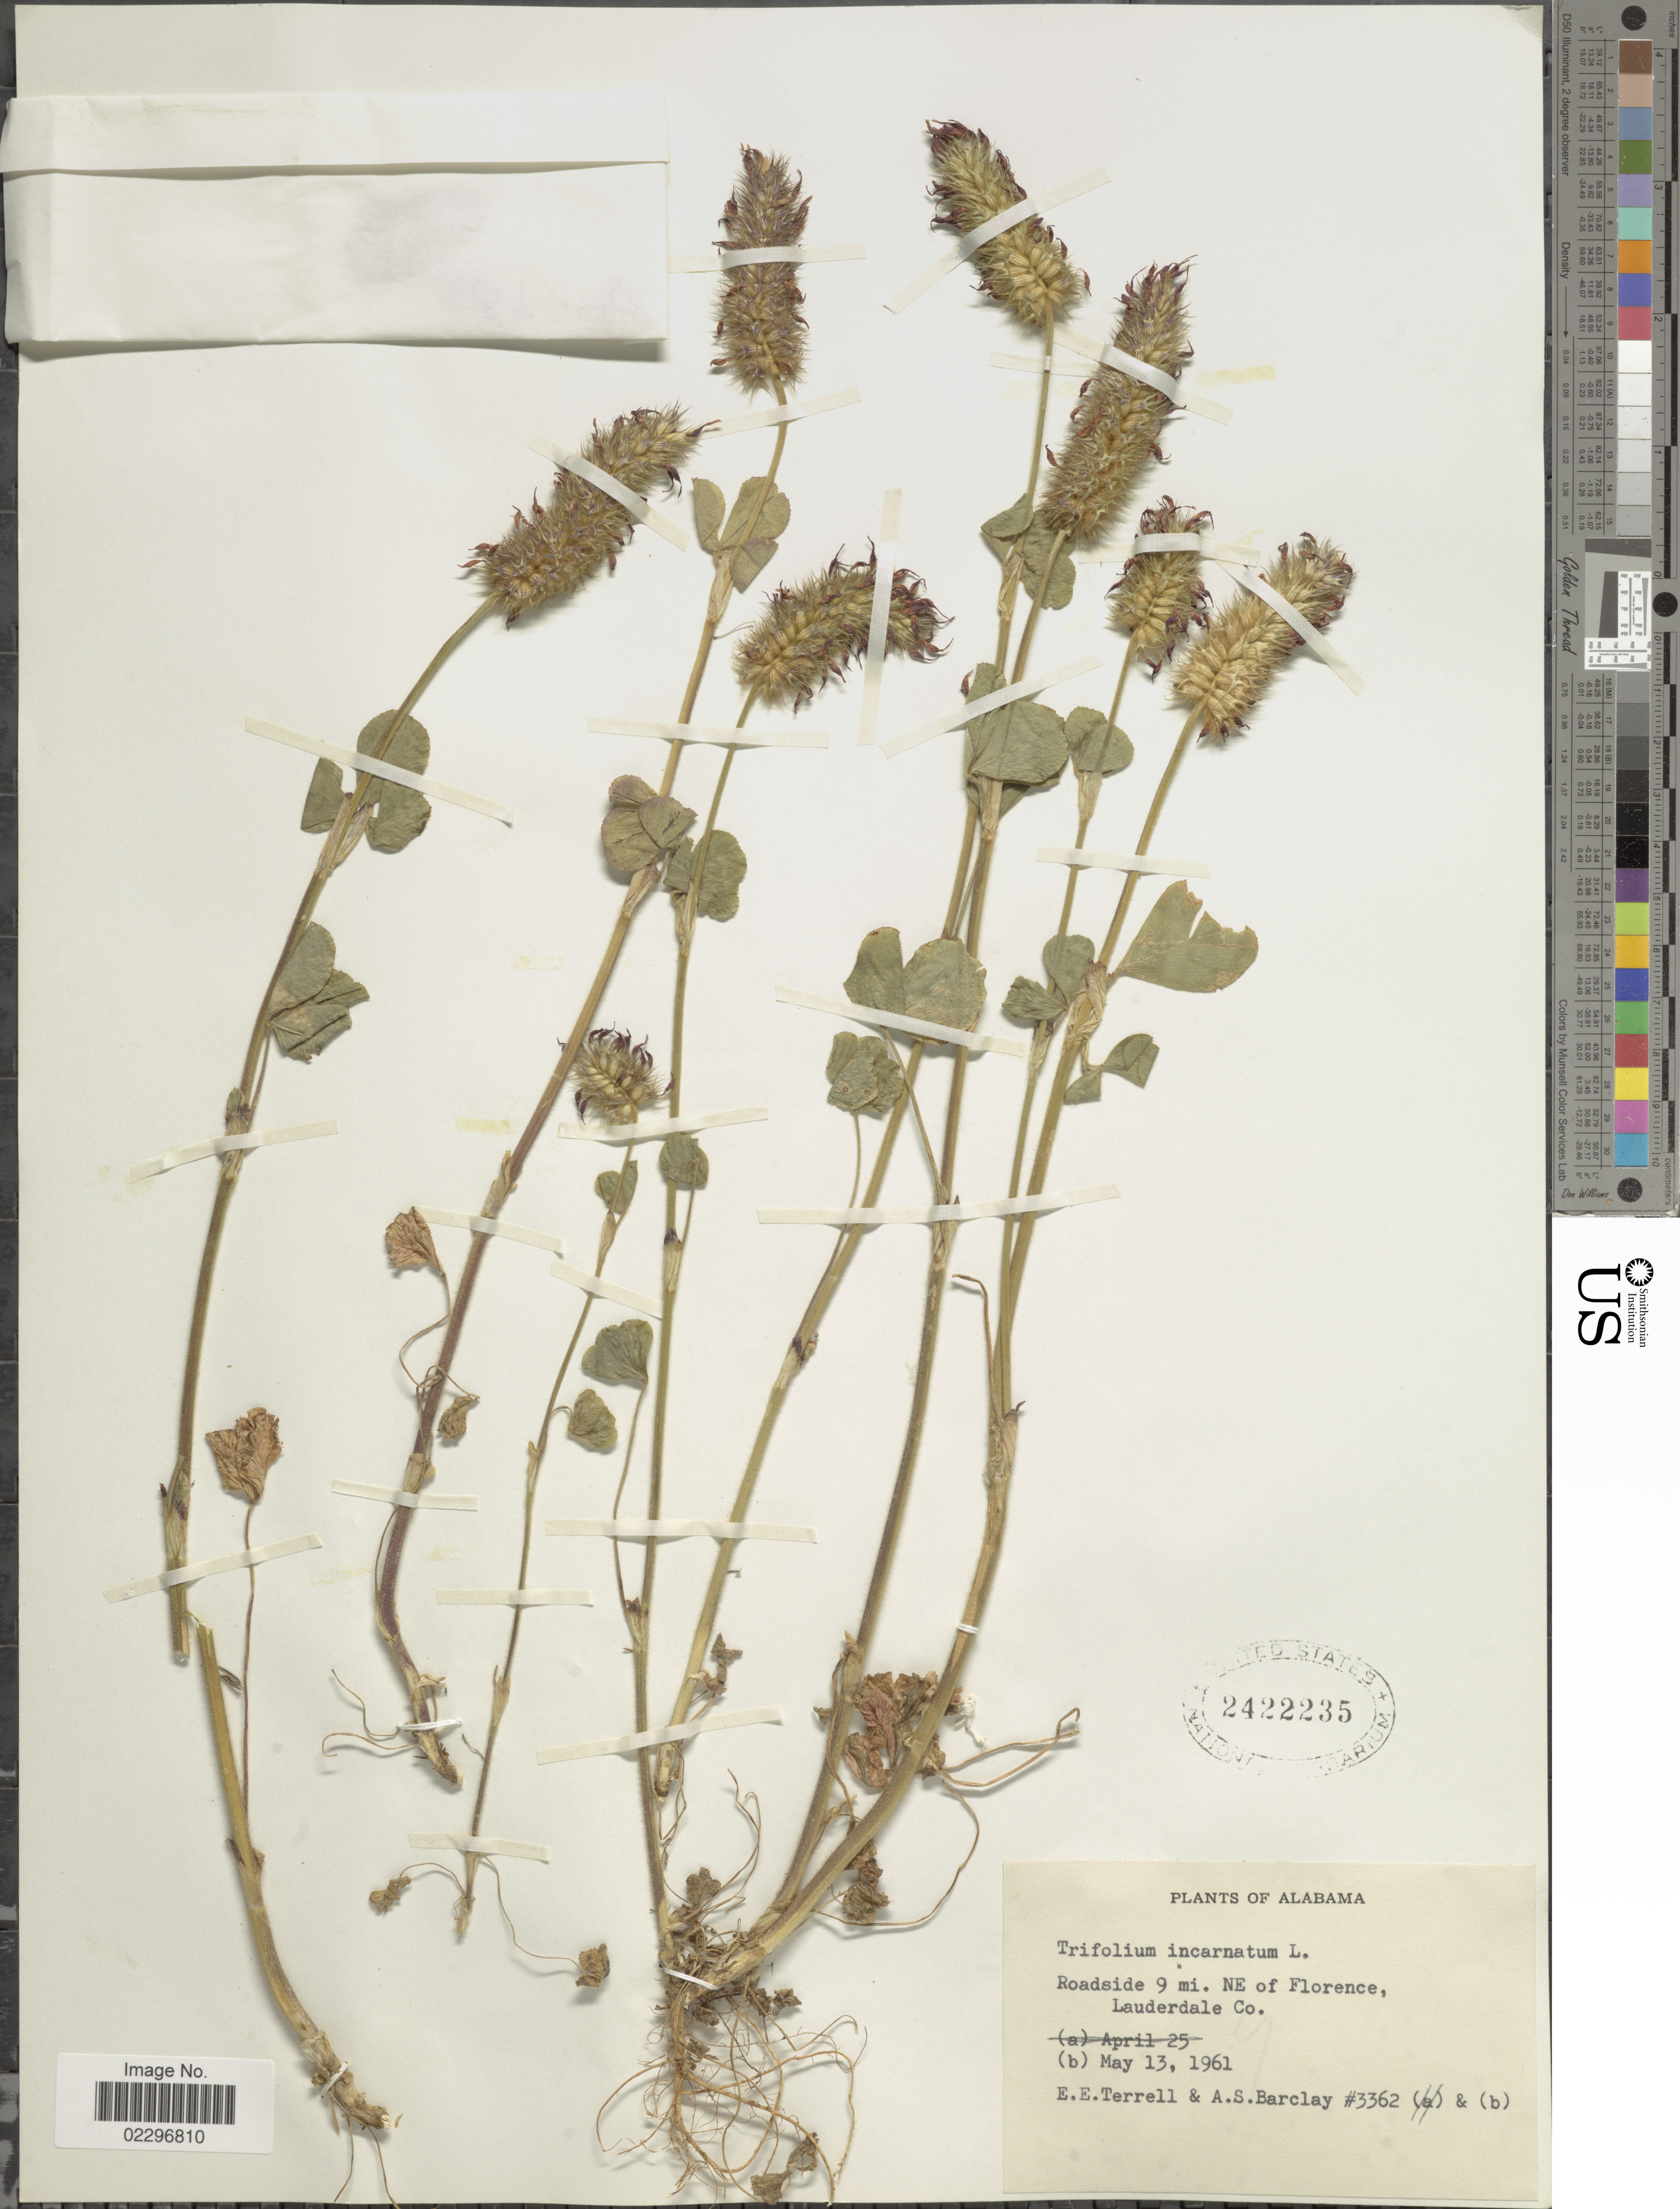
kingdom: Plantae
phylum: Tracheophyta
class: Magnoliopsida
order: Fabales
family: Fabaceae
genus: Trifolium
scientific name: Trifolium incarnatum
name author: L.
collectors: E. E. Terrell & A. S. Barclay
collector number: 3362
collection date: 1961-05-13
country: United States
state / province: Alabama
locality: Roadside 9 mi. NE of Florence, Lauderdale Co.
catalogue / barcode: US 2422235